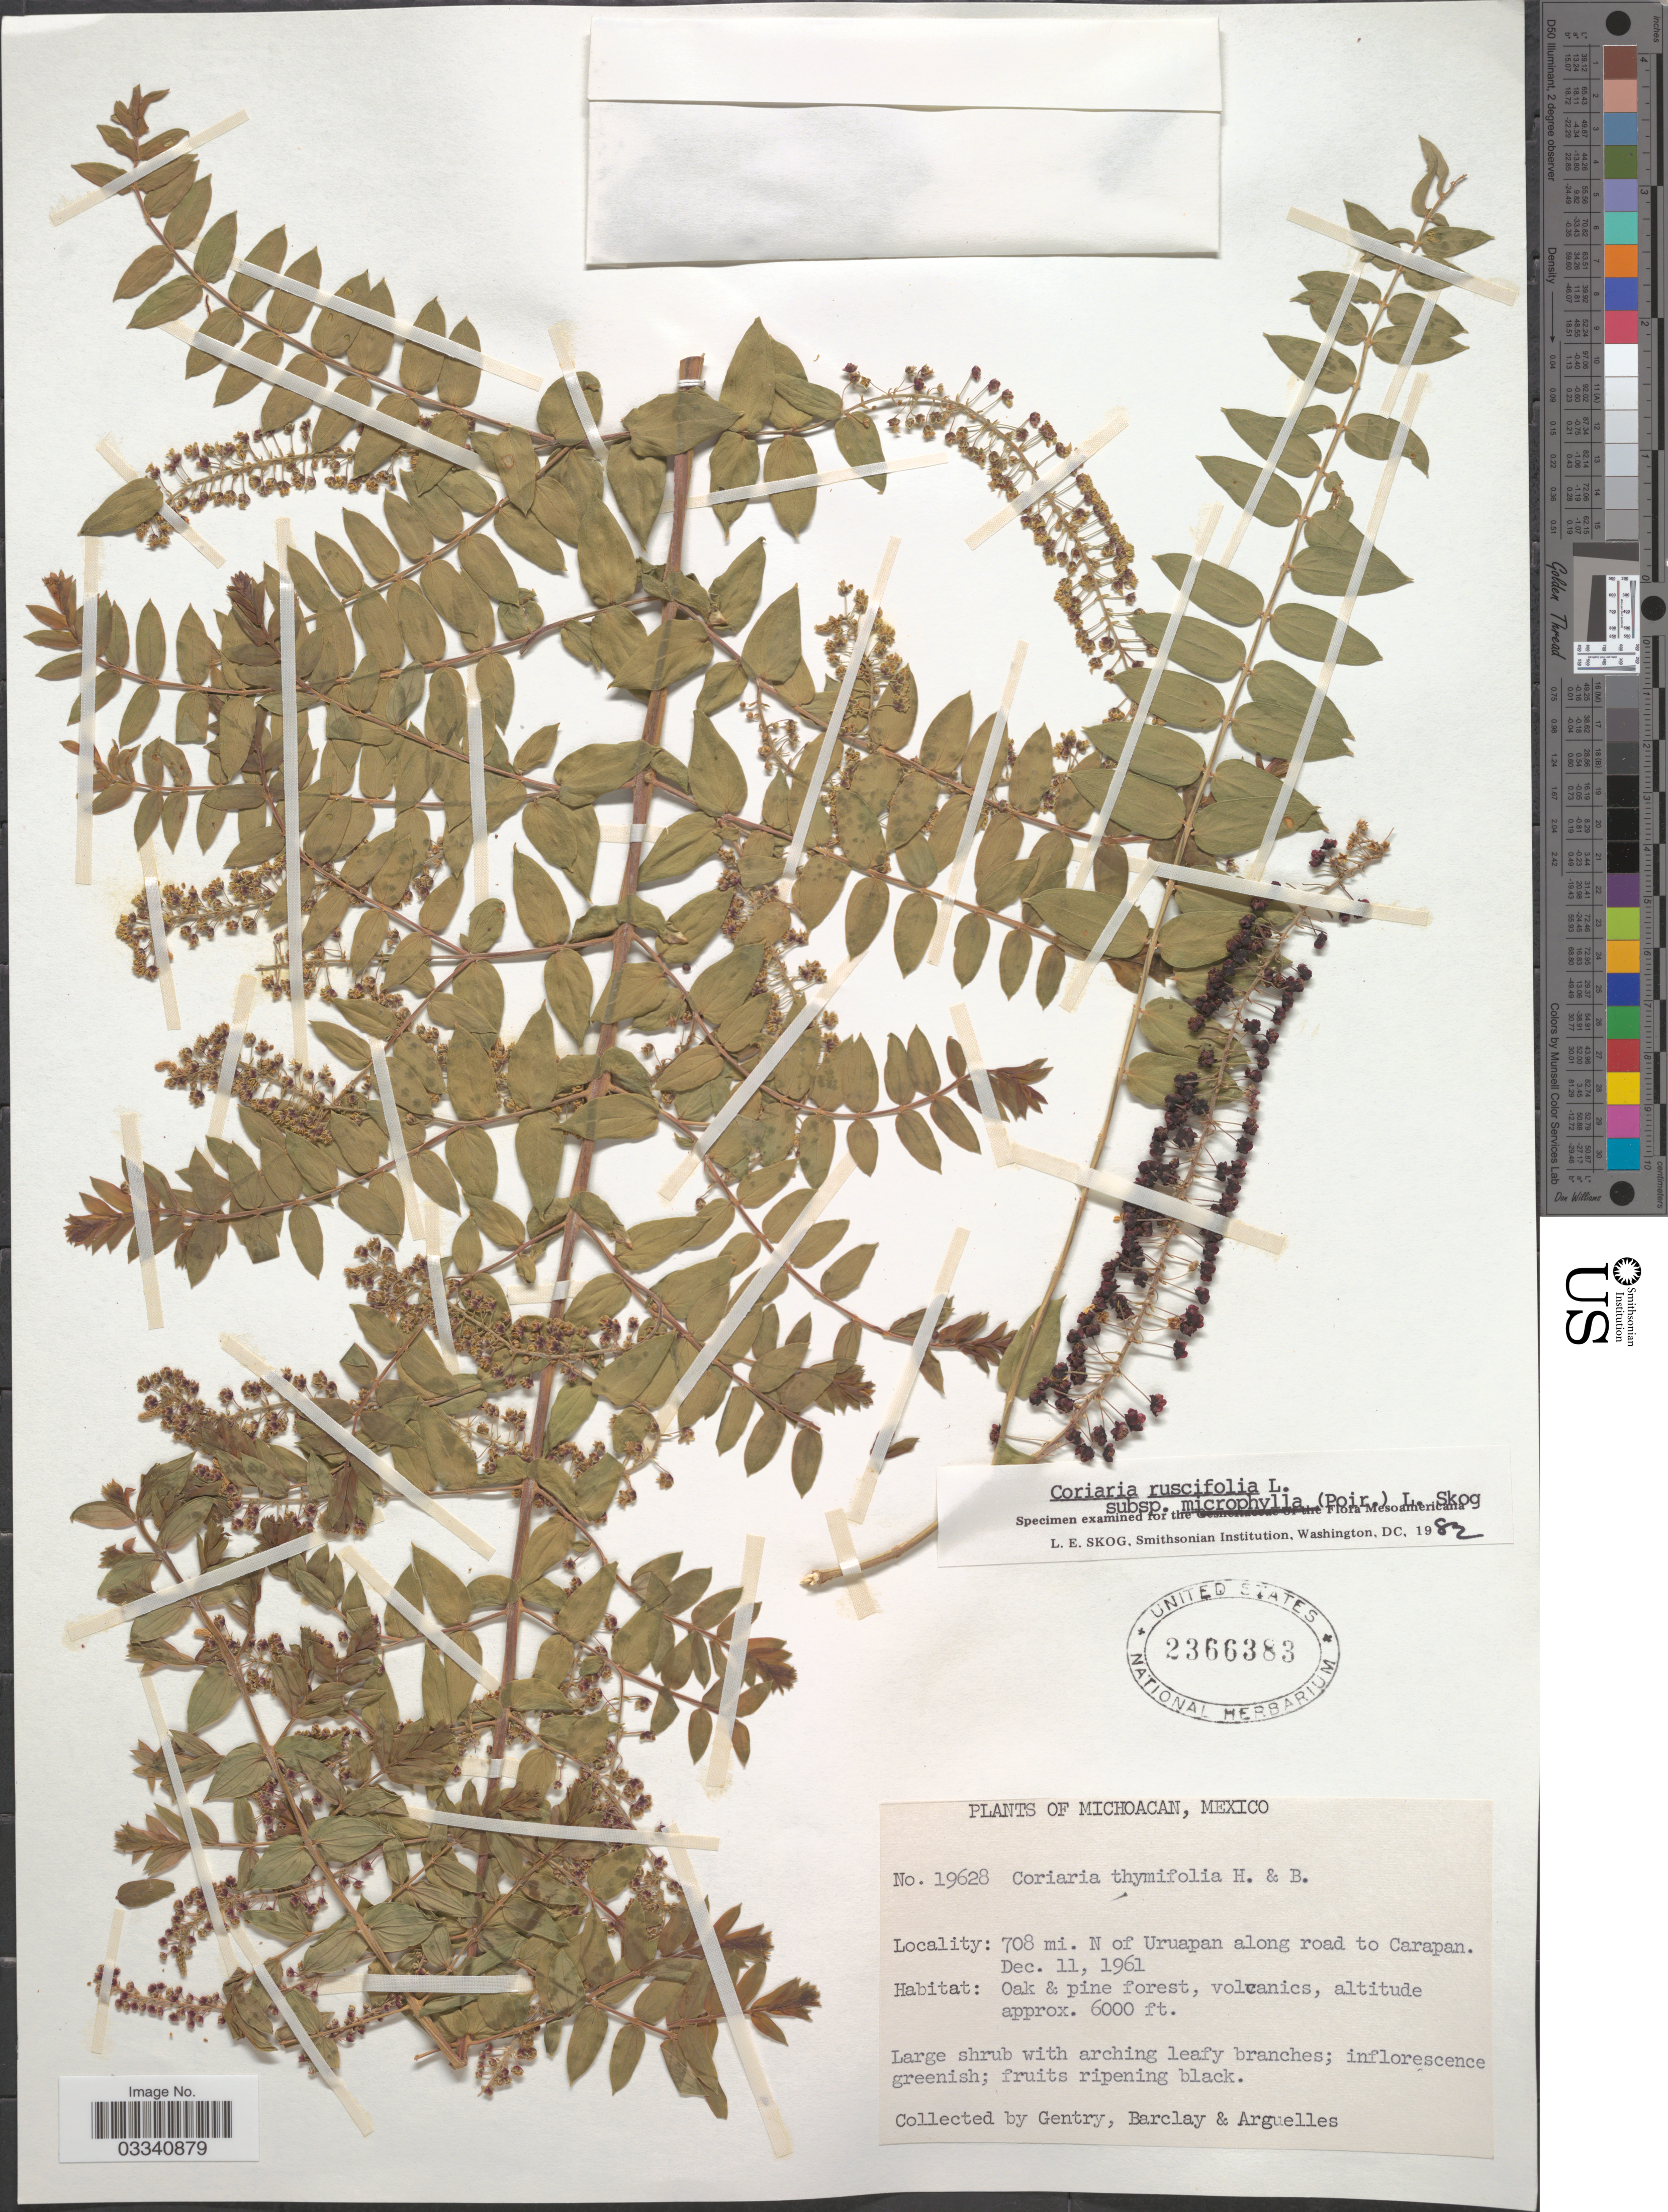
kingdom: Plantae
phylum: Tracheophyta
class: Magnoliopsida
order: Cucurbitales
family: Coriariaceae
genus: Coriaria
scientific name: Coriaria ruscifolia subsp. microphylla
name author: (Poir.) L.E. Skog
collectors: Gentry, --, -- Barclay & Arguelles, --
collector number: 19628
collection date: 1961-12-11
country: Mexico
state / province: Michoacán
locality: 708 mi. N of Uruapan along road to Carapan.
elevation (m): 1829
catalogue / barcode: US 2366383